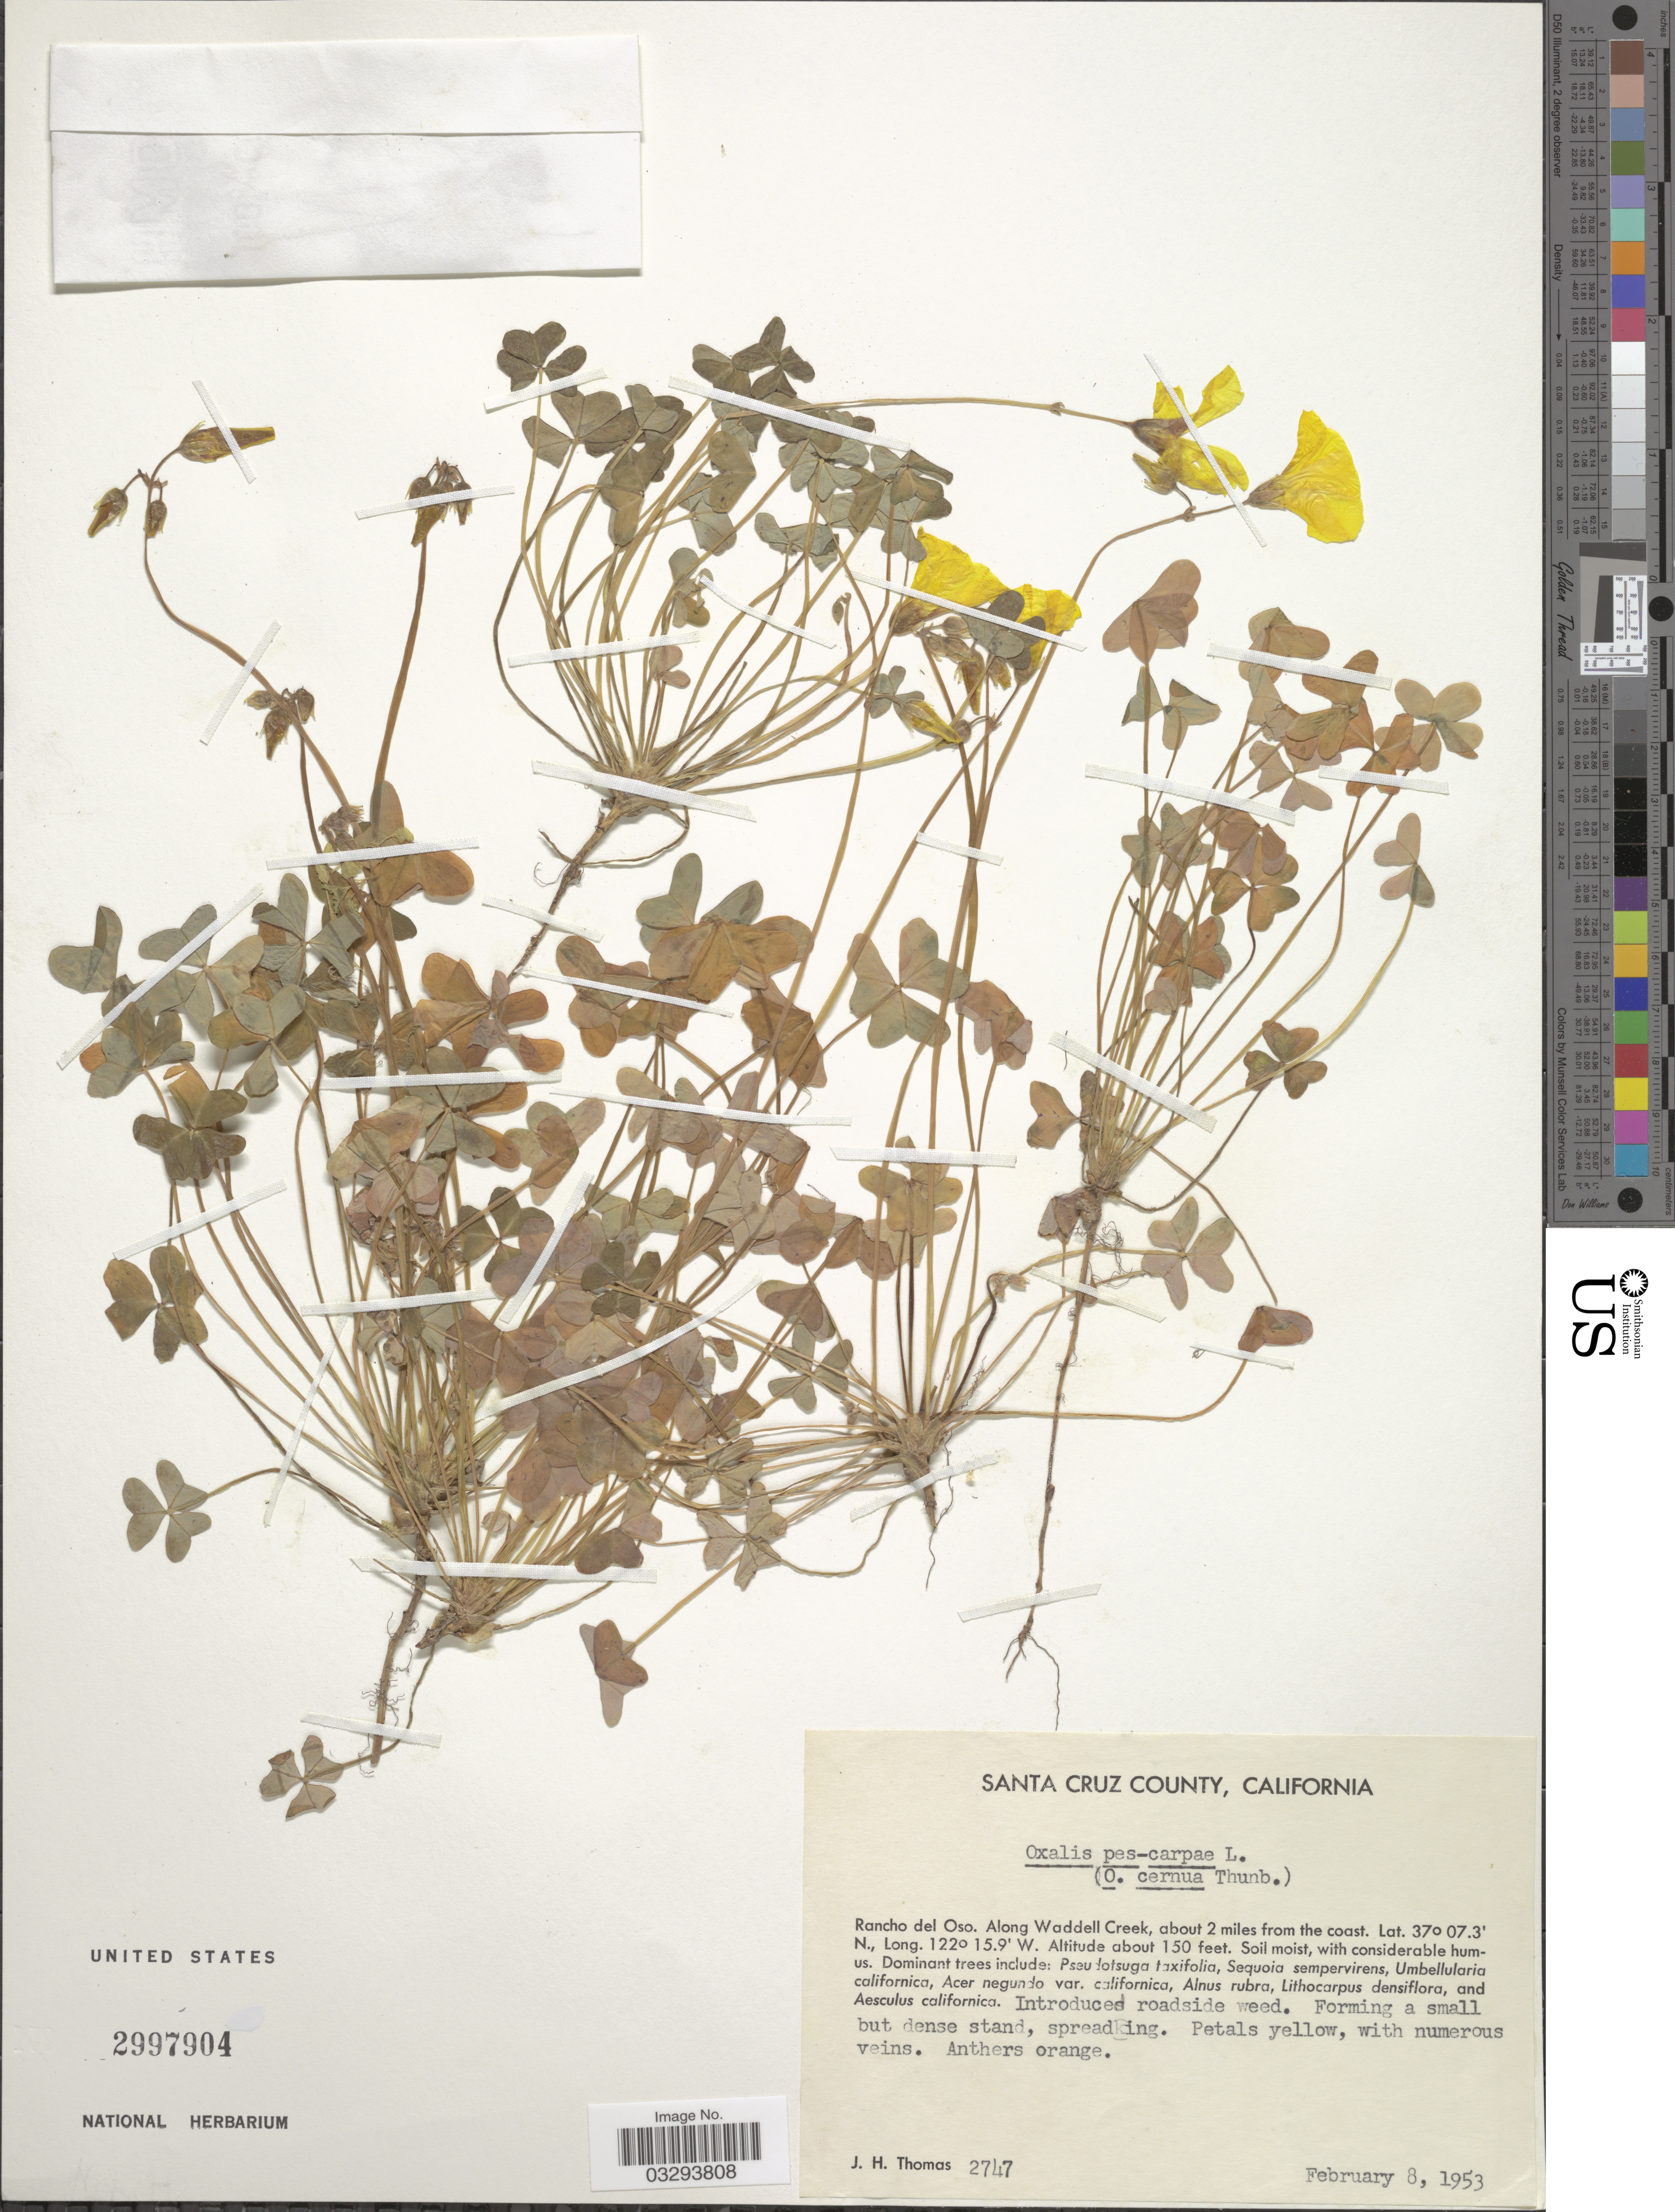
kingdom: Plantae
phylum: Tracheophyta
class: Magnoliopsida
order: Oxalidales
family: Oxalidaceae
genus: Oxalis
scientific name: Oxalis pes-caprae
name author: L.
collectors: J. H. Thomas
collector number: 2747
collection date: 1953-02-08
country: United States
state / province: California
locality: Rancho del Oso. Along Waddell Creek, about 2 miles from the coast.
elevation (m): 46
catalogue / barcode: US 2997904